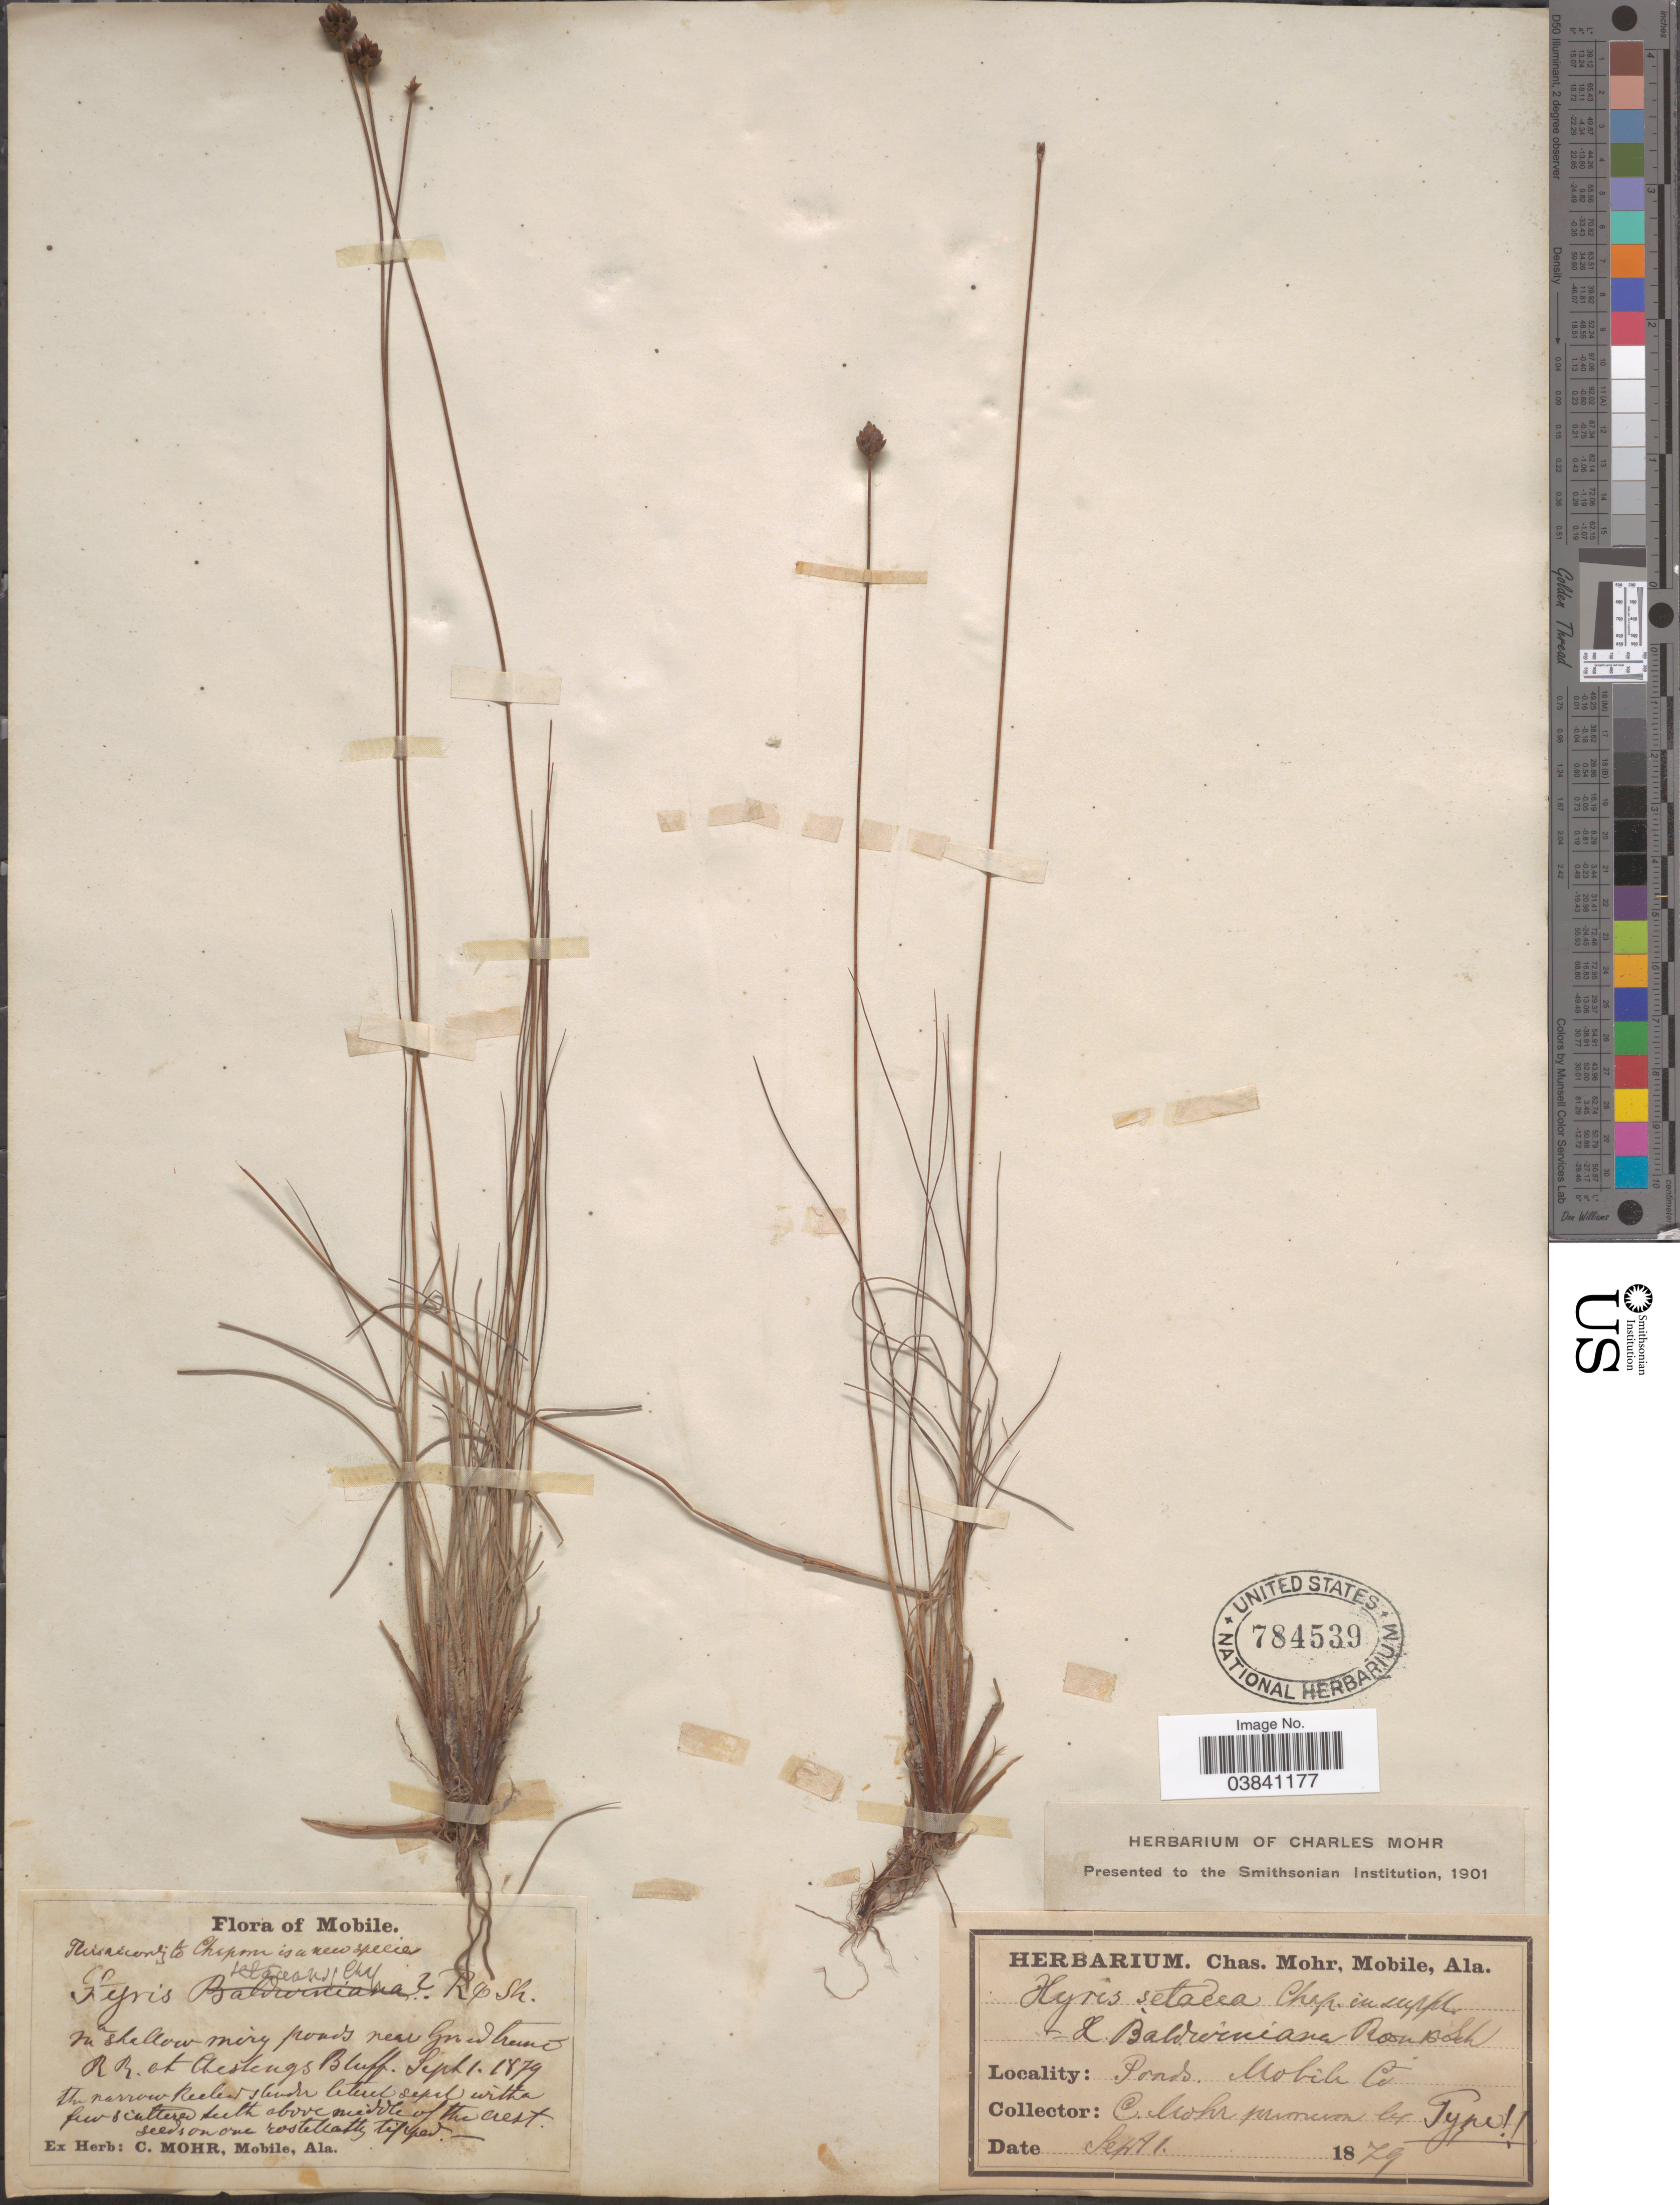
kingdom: Plantae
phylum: Tracheophyta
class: Liliopsida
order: Poales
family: Xyridaceae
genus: Xyris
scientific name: Xyris baldwiniana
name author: Schult.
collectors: Mohr, C. T. (herbarium)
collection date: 1879-09-01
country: United States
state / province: Alabama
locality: Ponds. Mobile Co. In shallow miry ponds near Grand Cresno [interpreted] RR. at Chastangs Bluff.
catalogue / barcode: US 784539